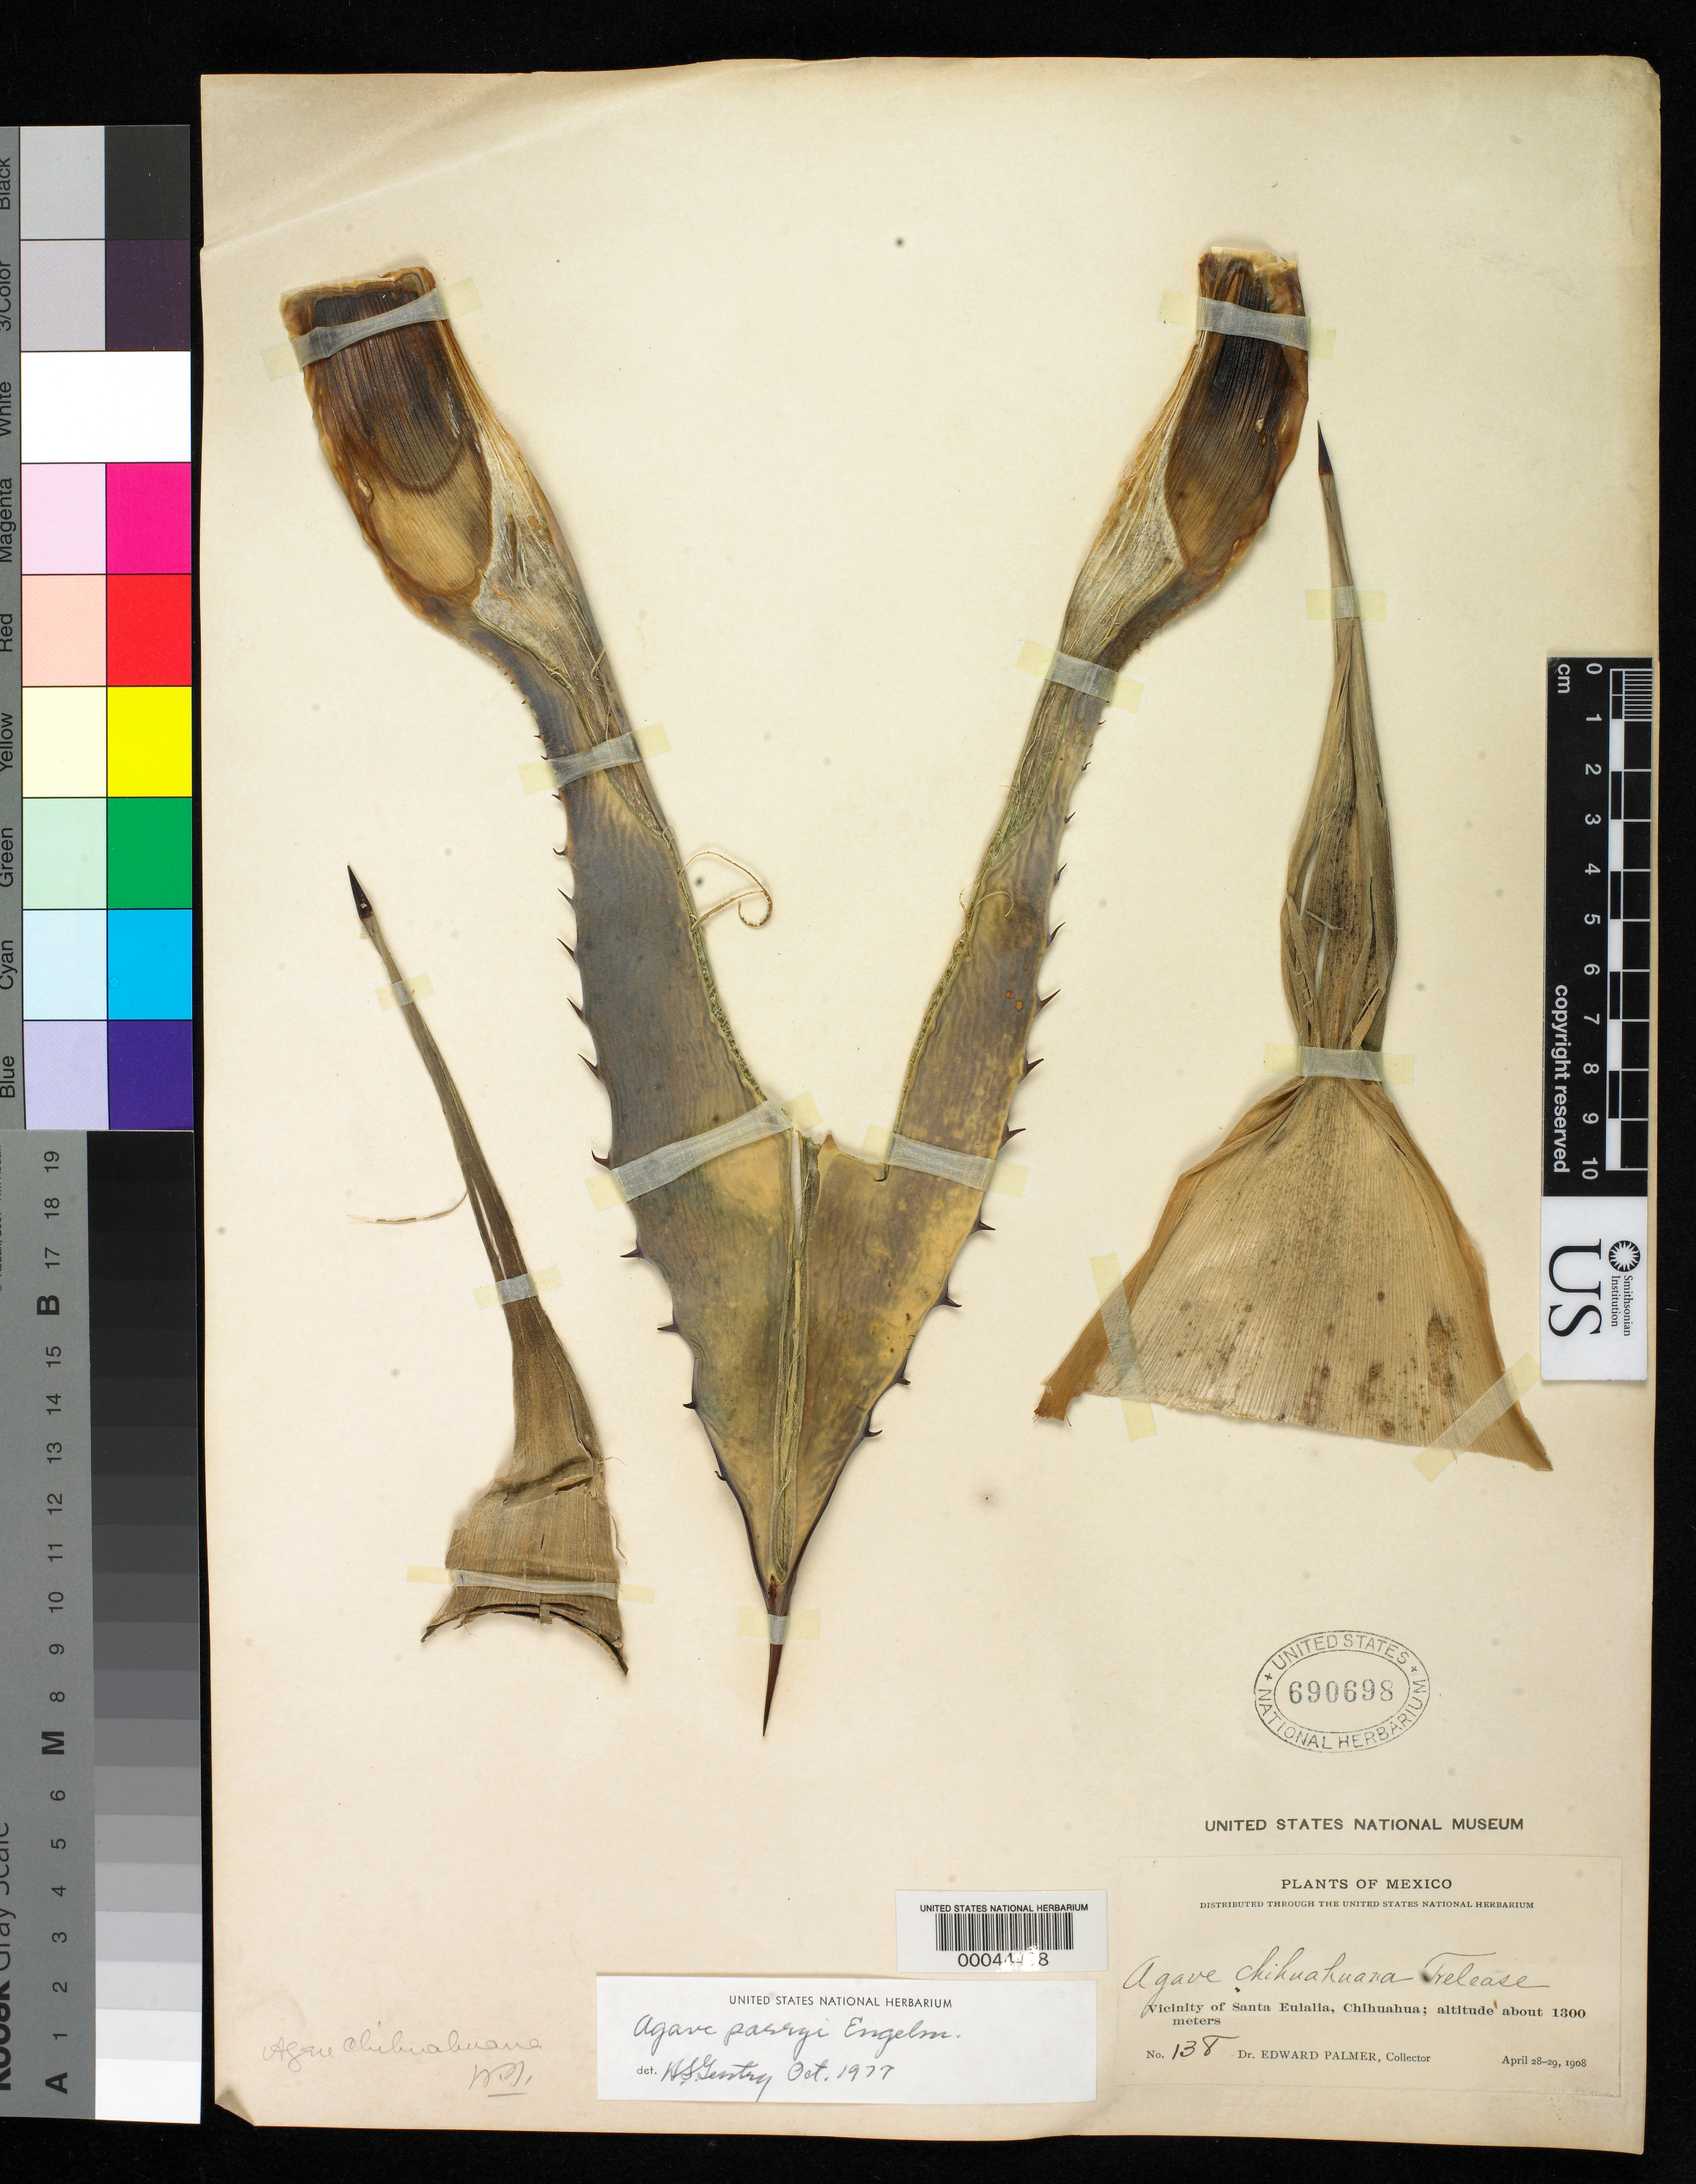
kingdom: Plantae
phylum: Tracheophyta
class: Liliopsida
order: Asparagales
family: Asparagaceae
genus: Agave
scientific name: Agave parryi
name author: Engelm.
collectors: E. Palmer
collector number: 138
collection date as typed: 28 Apr 1908 to 29 Apr 1908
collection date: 1908-04-28/1908-04-29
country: Mexico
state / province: Chihuahua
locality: Santa Eulalia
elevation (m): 1300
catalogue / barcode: US 690698